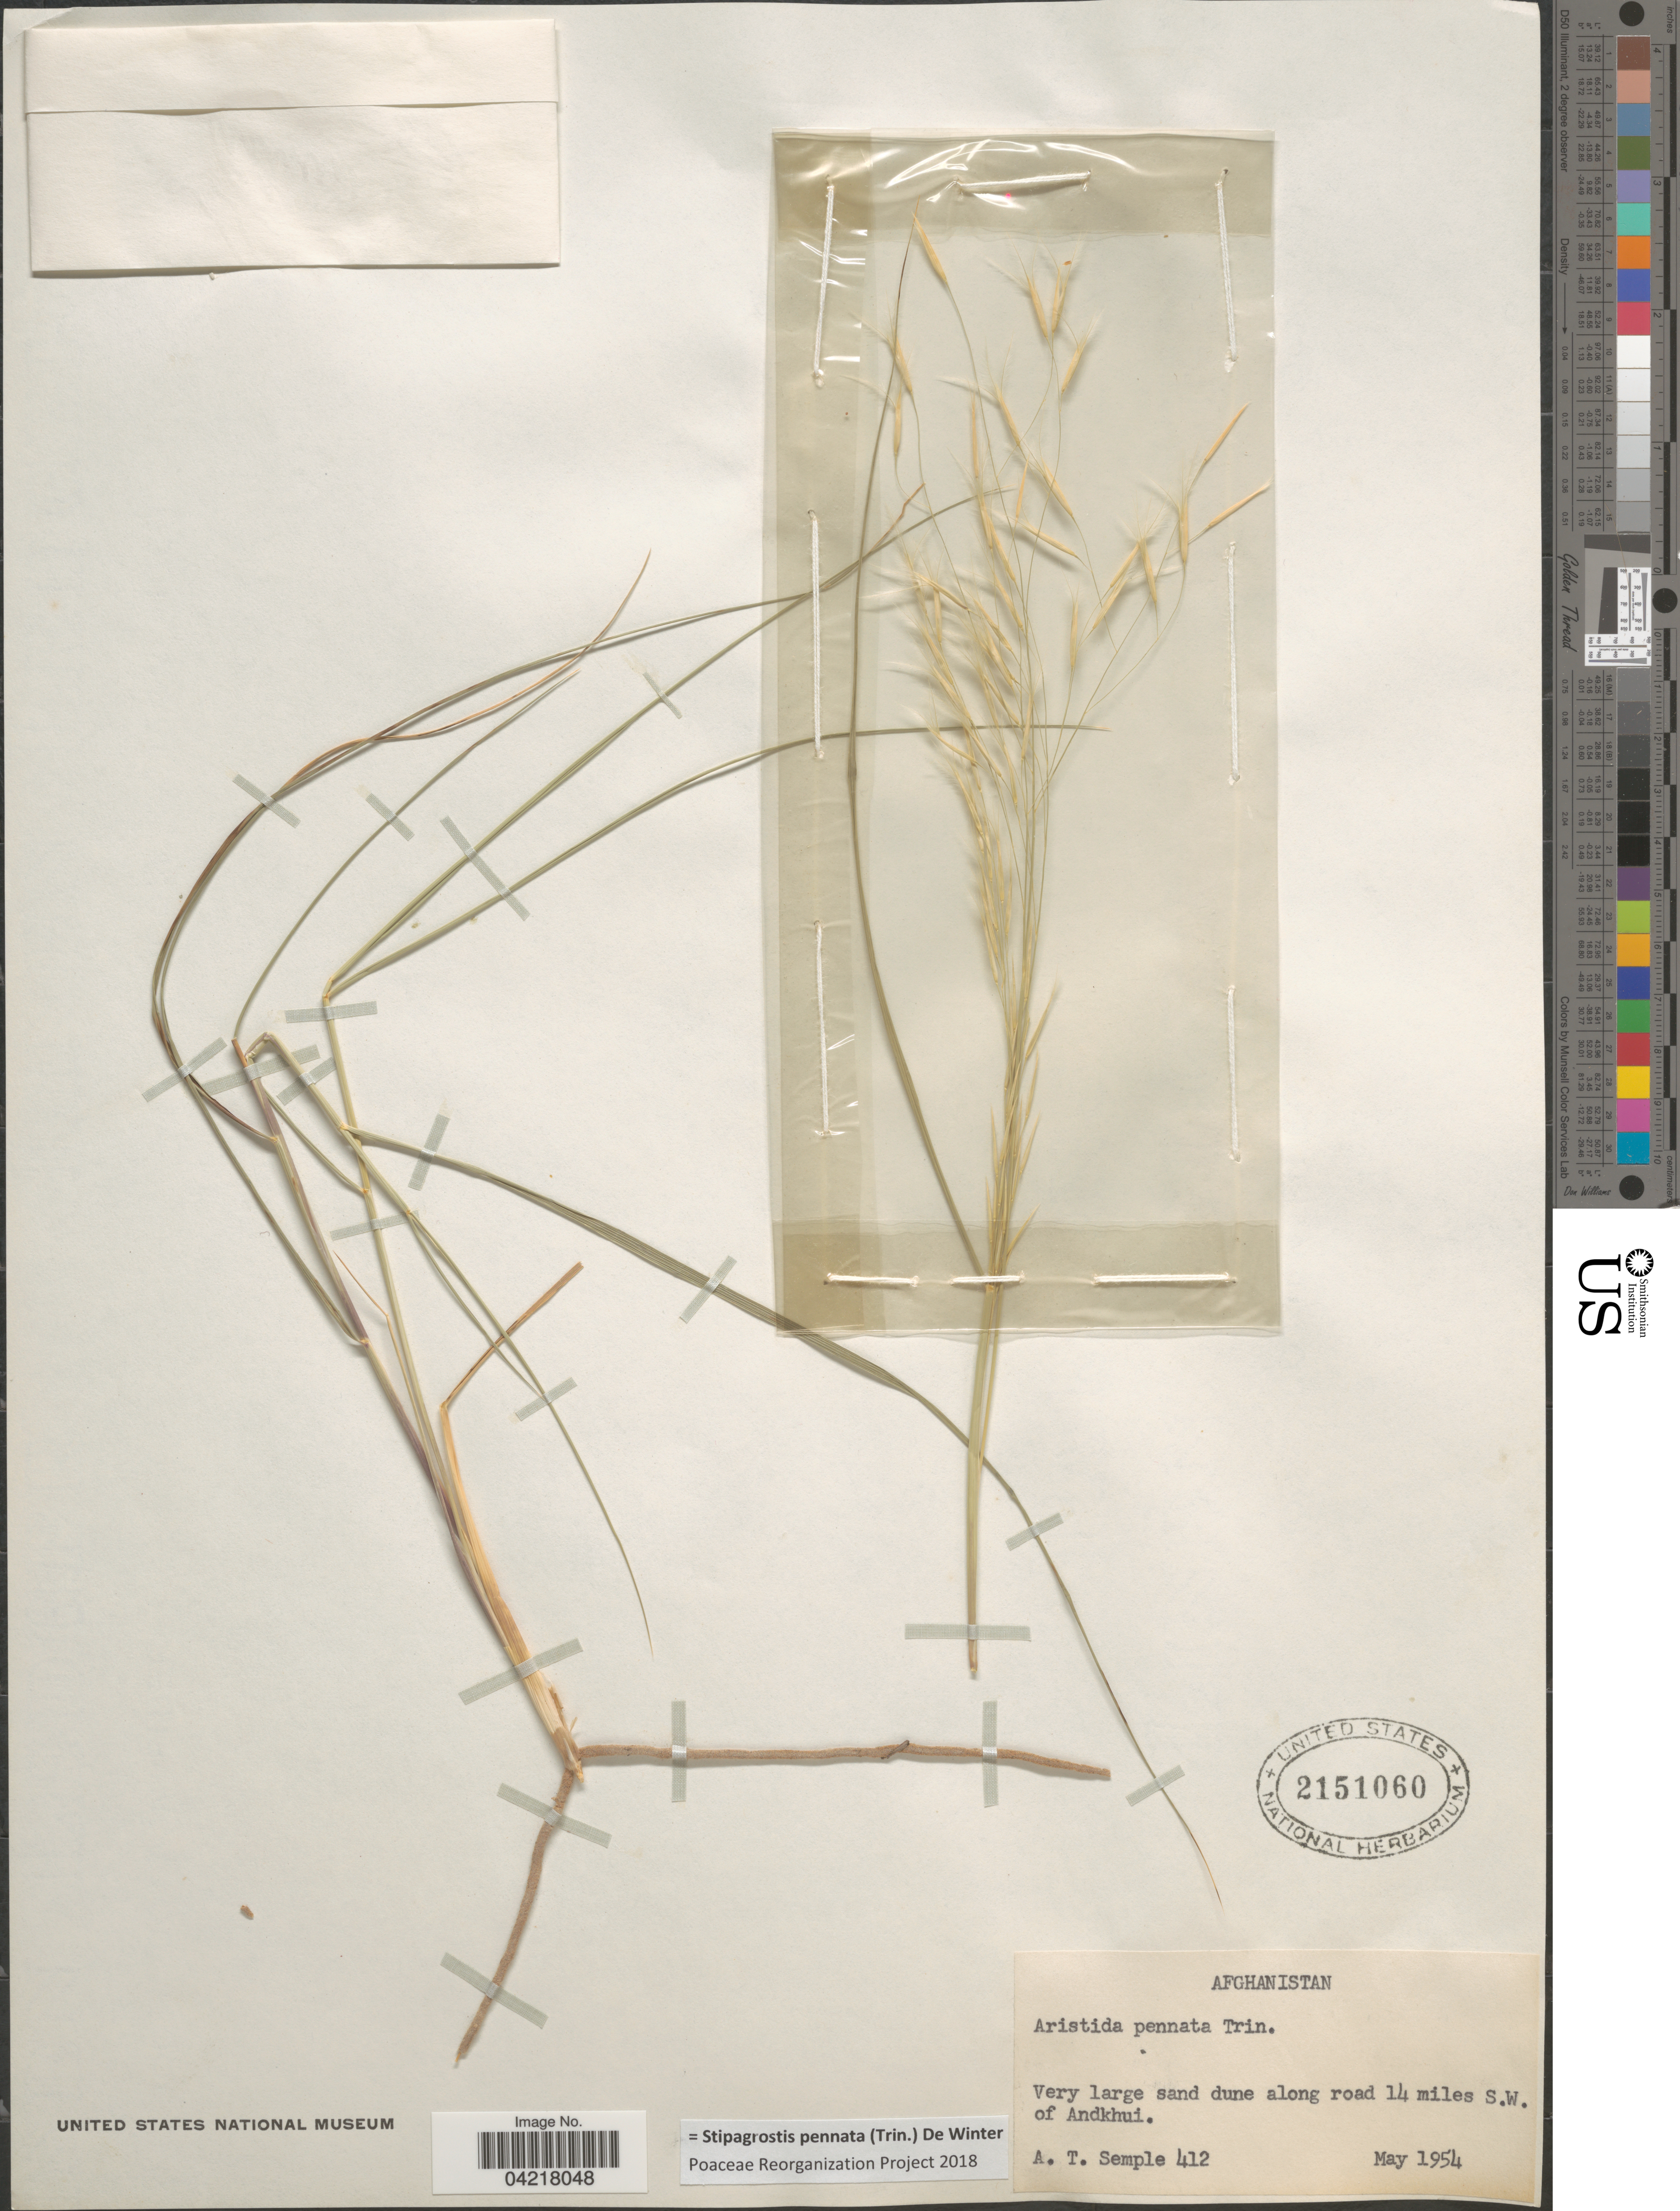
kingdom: Plantae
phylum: Tracheophyta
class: Liliopsida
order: Poales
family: Poaceae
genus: Stipagrostis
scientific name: Stipagrostis pennata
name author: (Trin.) De Winter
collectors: A. Semple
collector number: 412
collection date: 1954-05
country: Afghanistan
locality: Very large sand dune along road 14 miles S.W. of Andkhui.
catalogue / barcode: US 2151060